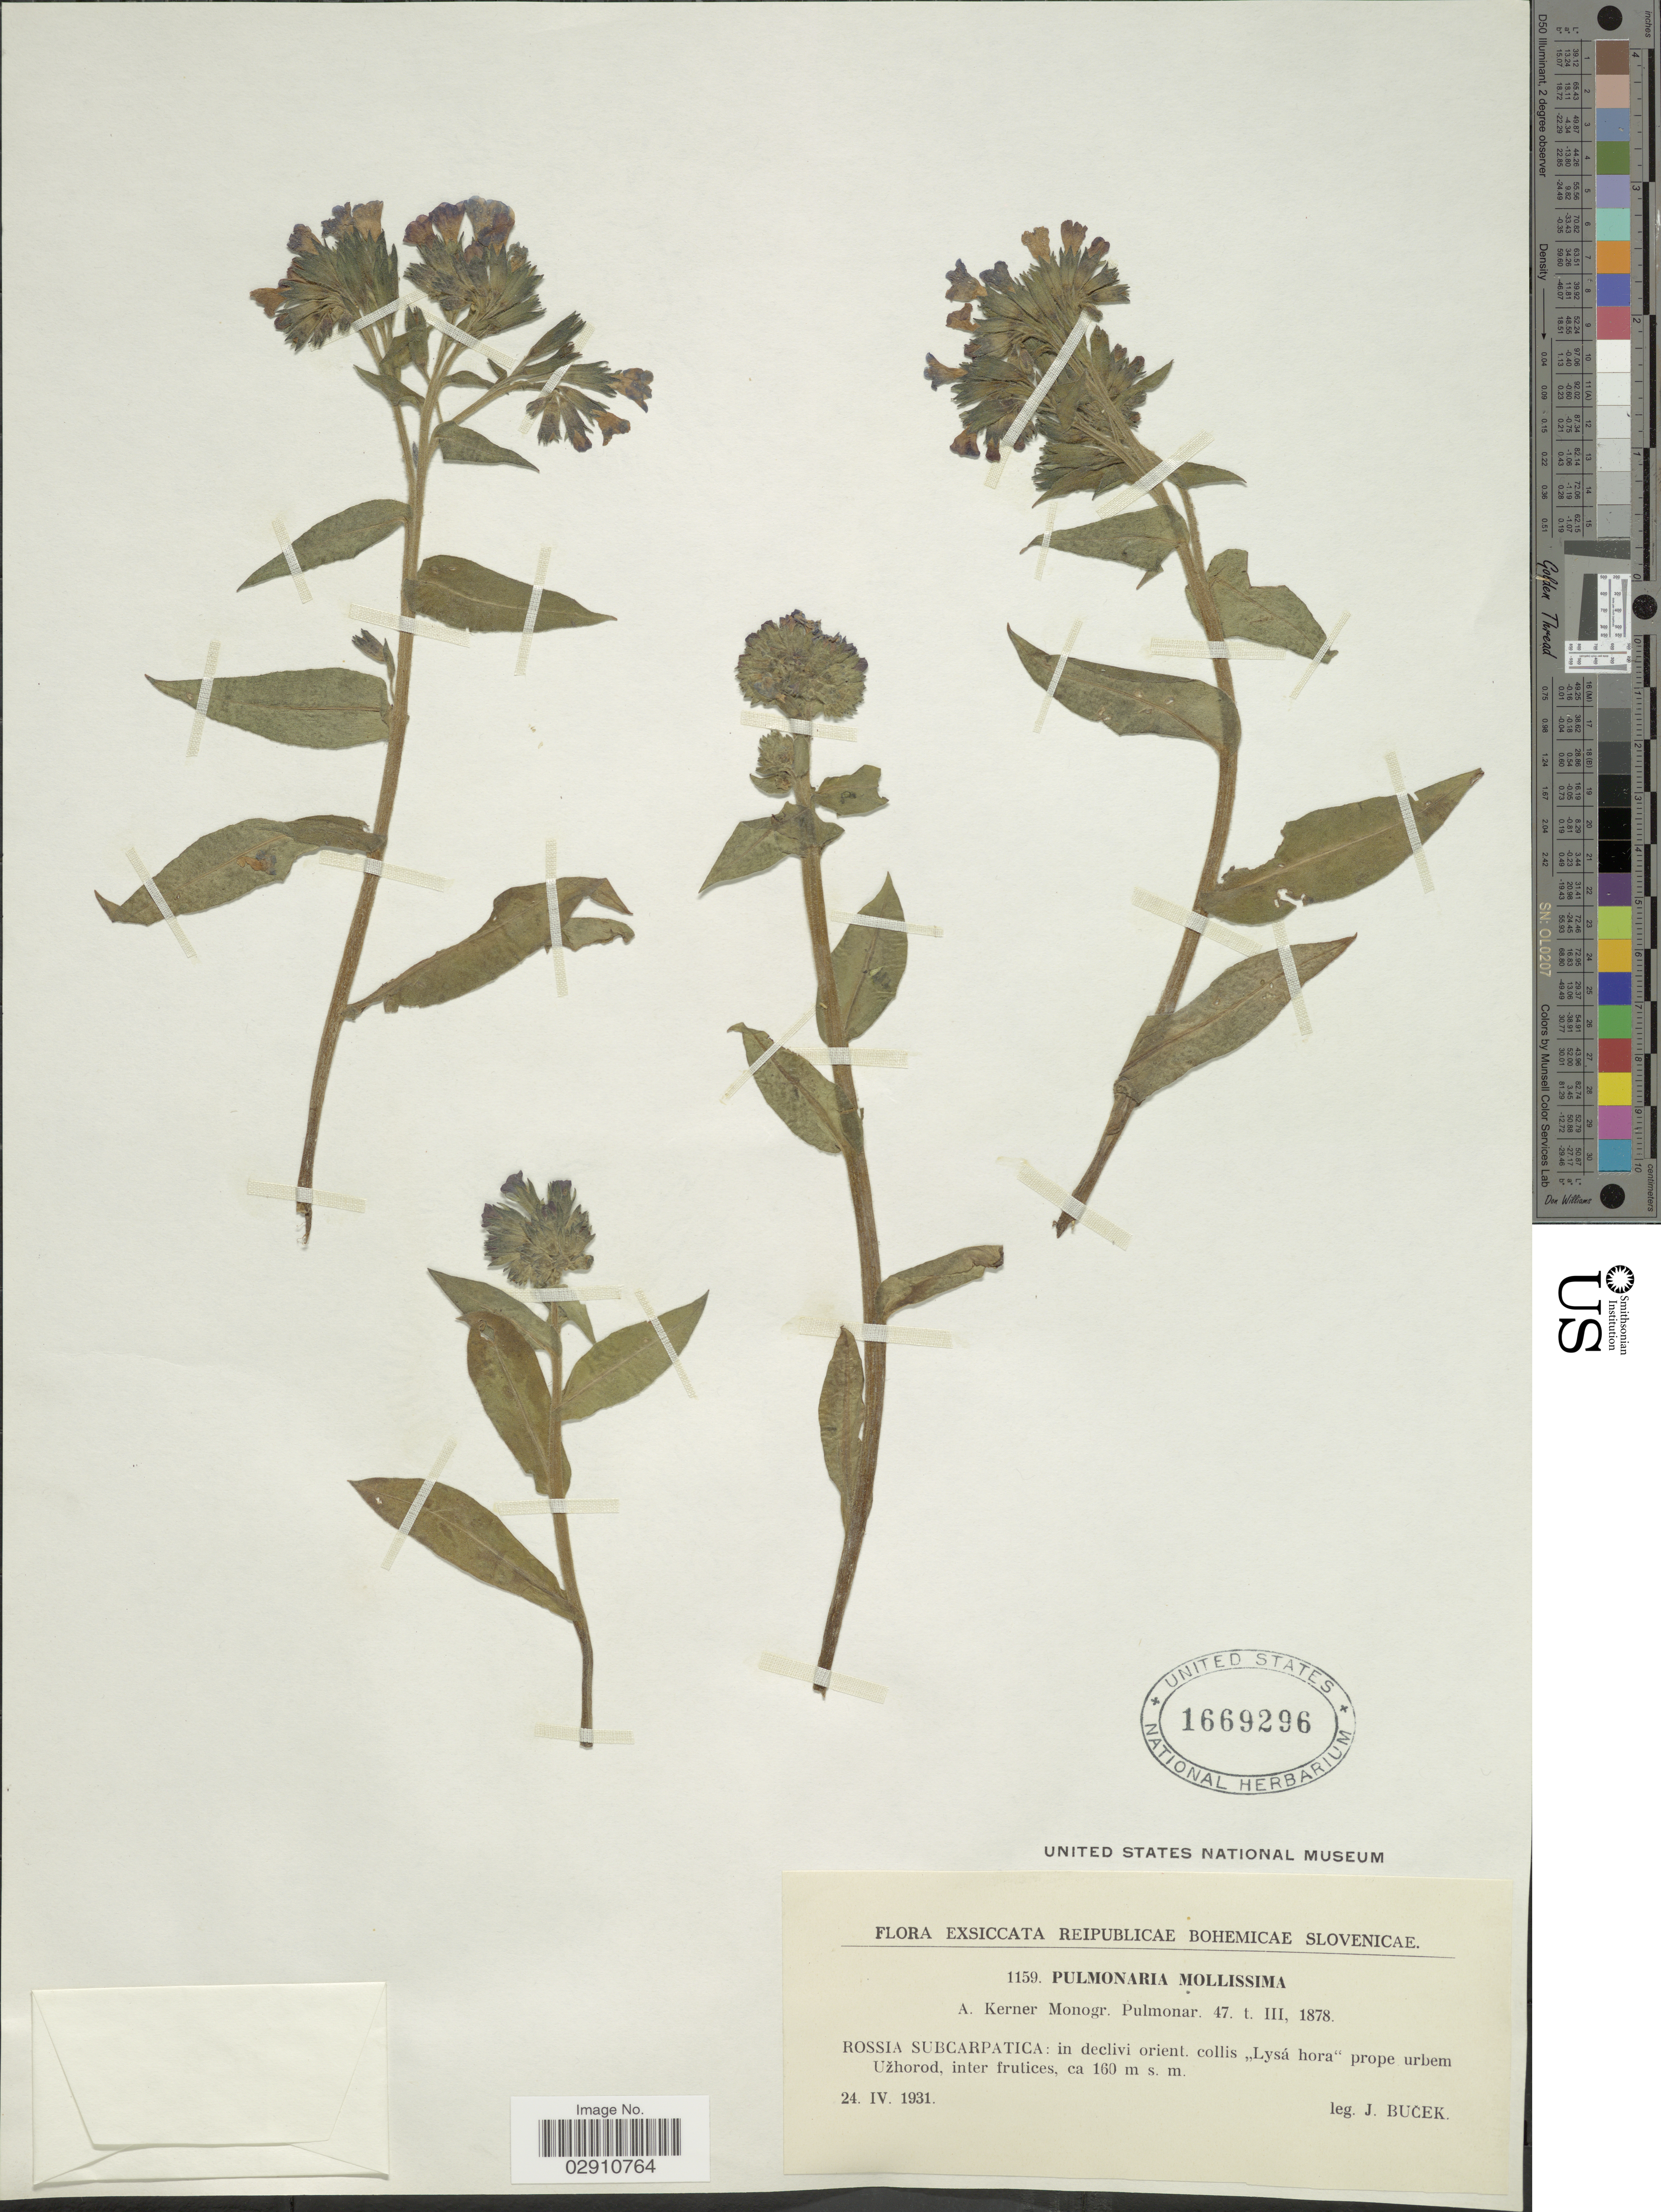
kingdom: Plantae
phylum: Tracheophyta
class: Magnoliopsida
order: Boraginales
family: Boraginaceae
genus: Pulmonaria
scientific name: Pulmonaria mollissima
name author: A. Kern.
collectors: J. Bucek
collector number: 1159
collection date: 1931-04-24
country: Ukraine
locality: Reipublicae Bohemicae Slovenicae. Rossia Subcarpatica: in declivi orient. collis "Lysá hora" prope urbem Uzhorod, inter frutices.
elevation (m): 160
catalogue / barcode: US 1669296